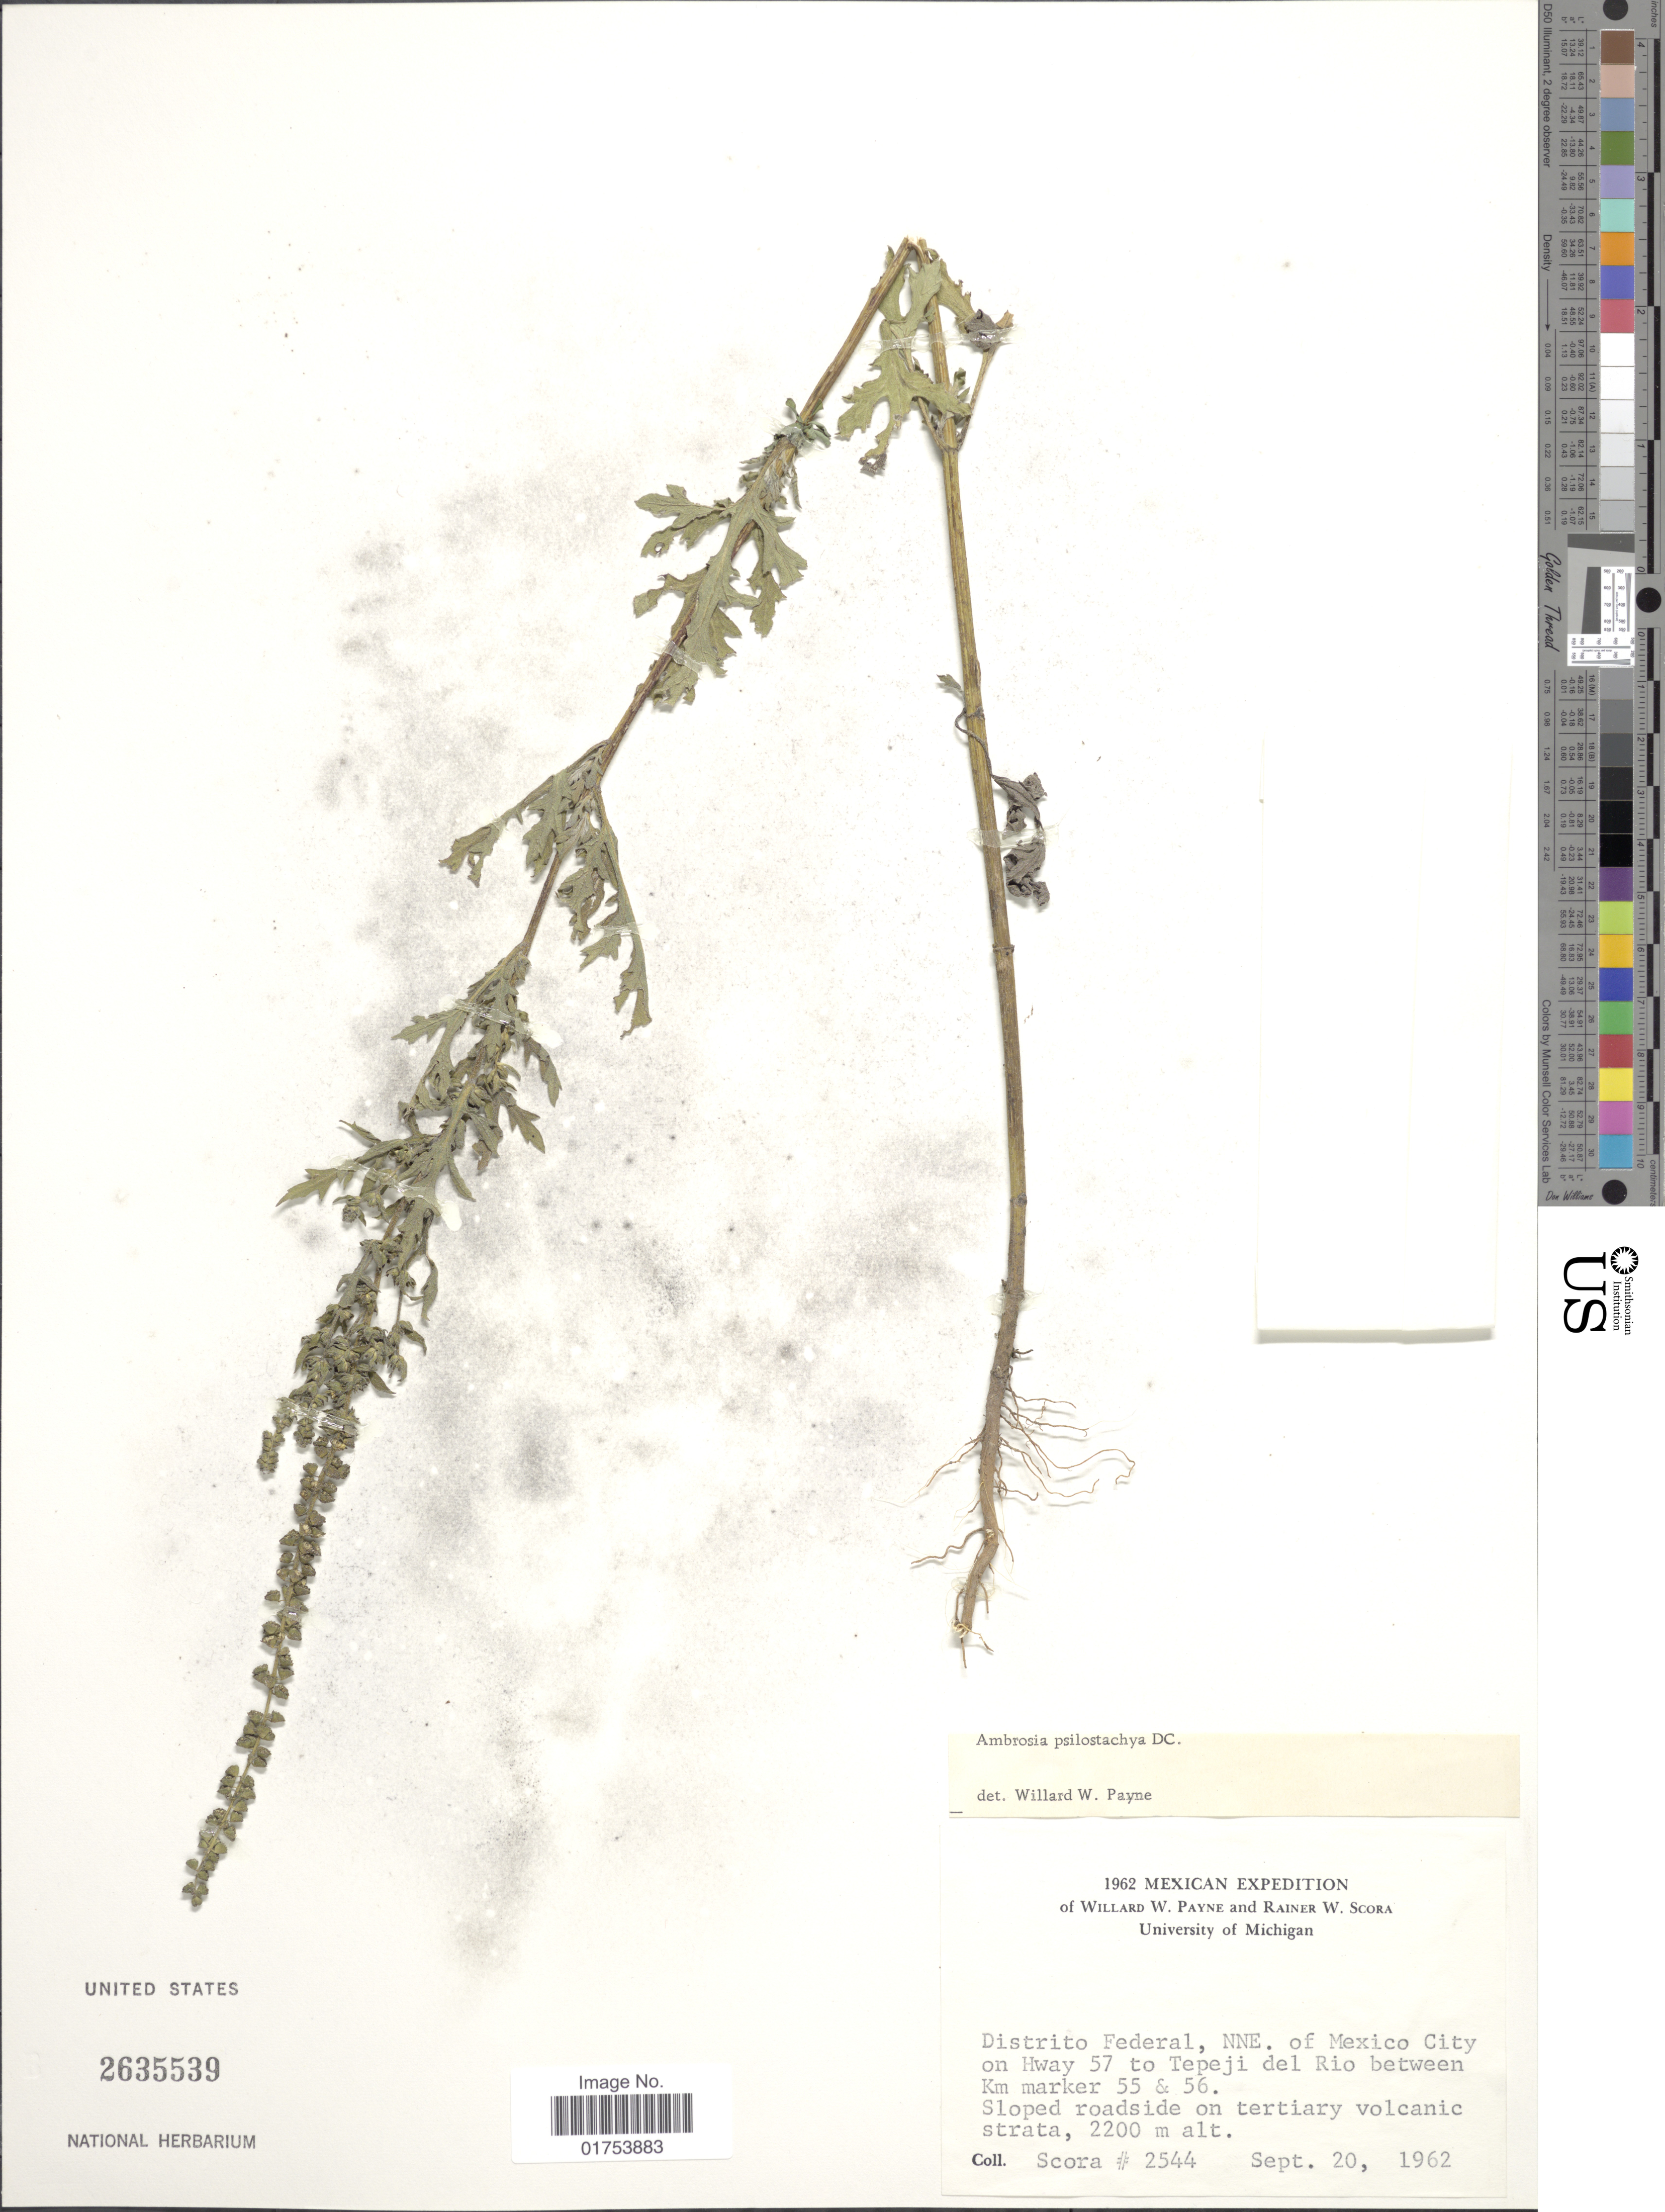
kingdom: Plantae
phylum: Tracheophyta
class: Magnoliopsida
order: Asterales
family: Asteraceae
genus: Ambrosia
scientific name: Ambrosia psilostachya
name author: DC.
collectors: R. Scora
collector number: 2544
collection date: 1962-09-20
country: Mexico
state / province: Distrito Federal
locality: NNE. of Mexico City on Hway 57 to Tepeji del Rio between Km marker 55 & 56.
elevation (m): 2200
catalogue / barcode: US 2635539